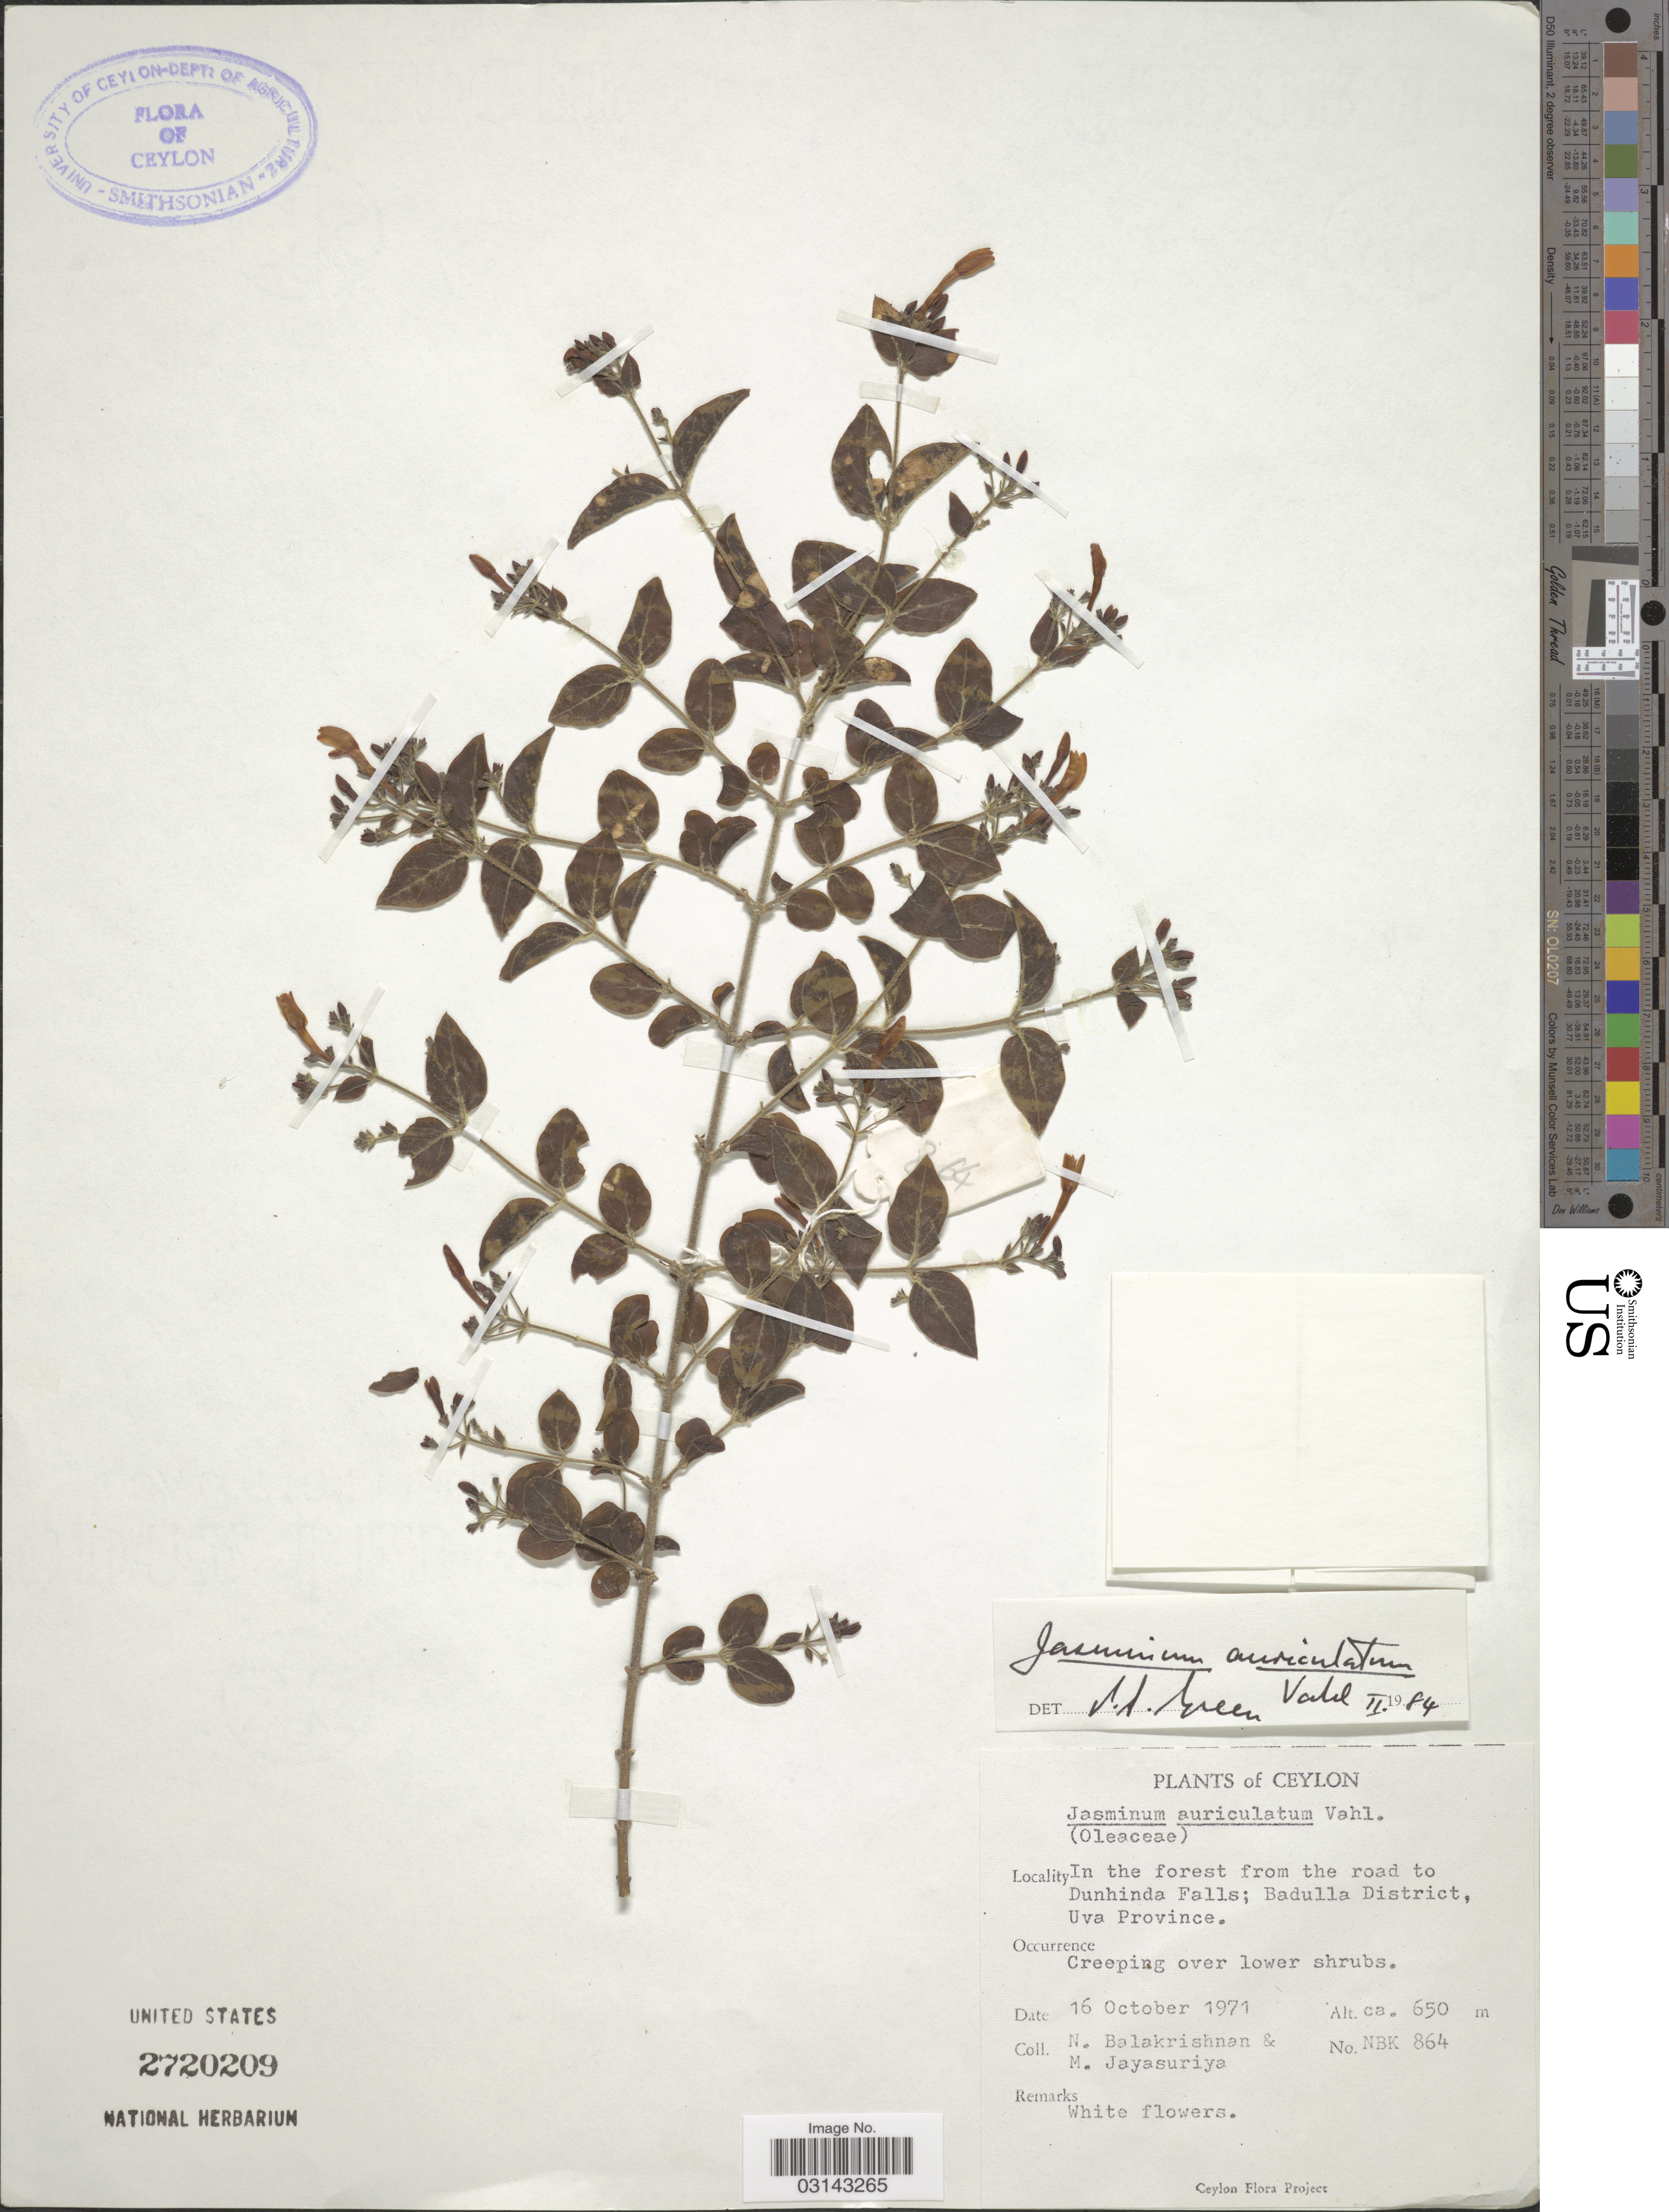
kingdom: Plantae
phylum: Tracheophyta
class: Magnoliopsida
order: Lamiales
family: Oleaceae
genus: Jasminum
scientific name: Jasminum auriculatum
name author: Vahl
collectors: N. Balakrishnan & M. Jayasuriya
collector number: NBK 864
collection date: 1971-10-16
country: Sri Lanka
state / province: Uva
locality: Ceylon. In the forest from the road to Dunhinda Falls; Badulla District.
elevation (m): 650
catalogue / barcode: US 2720209